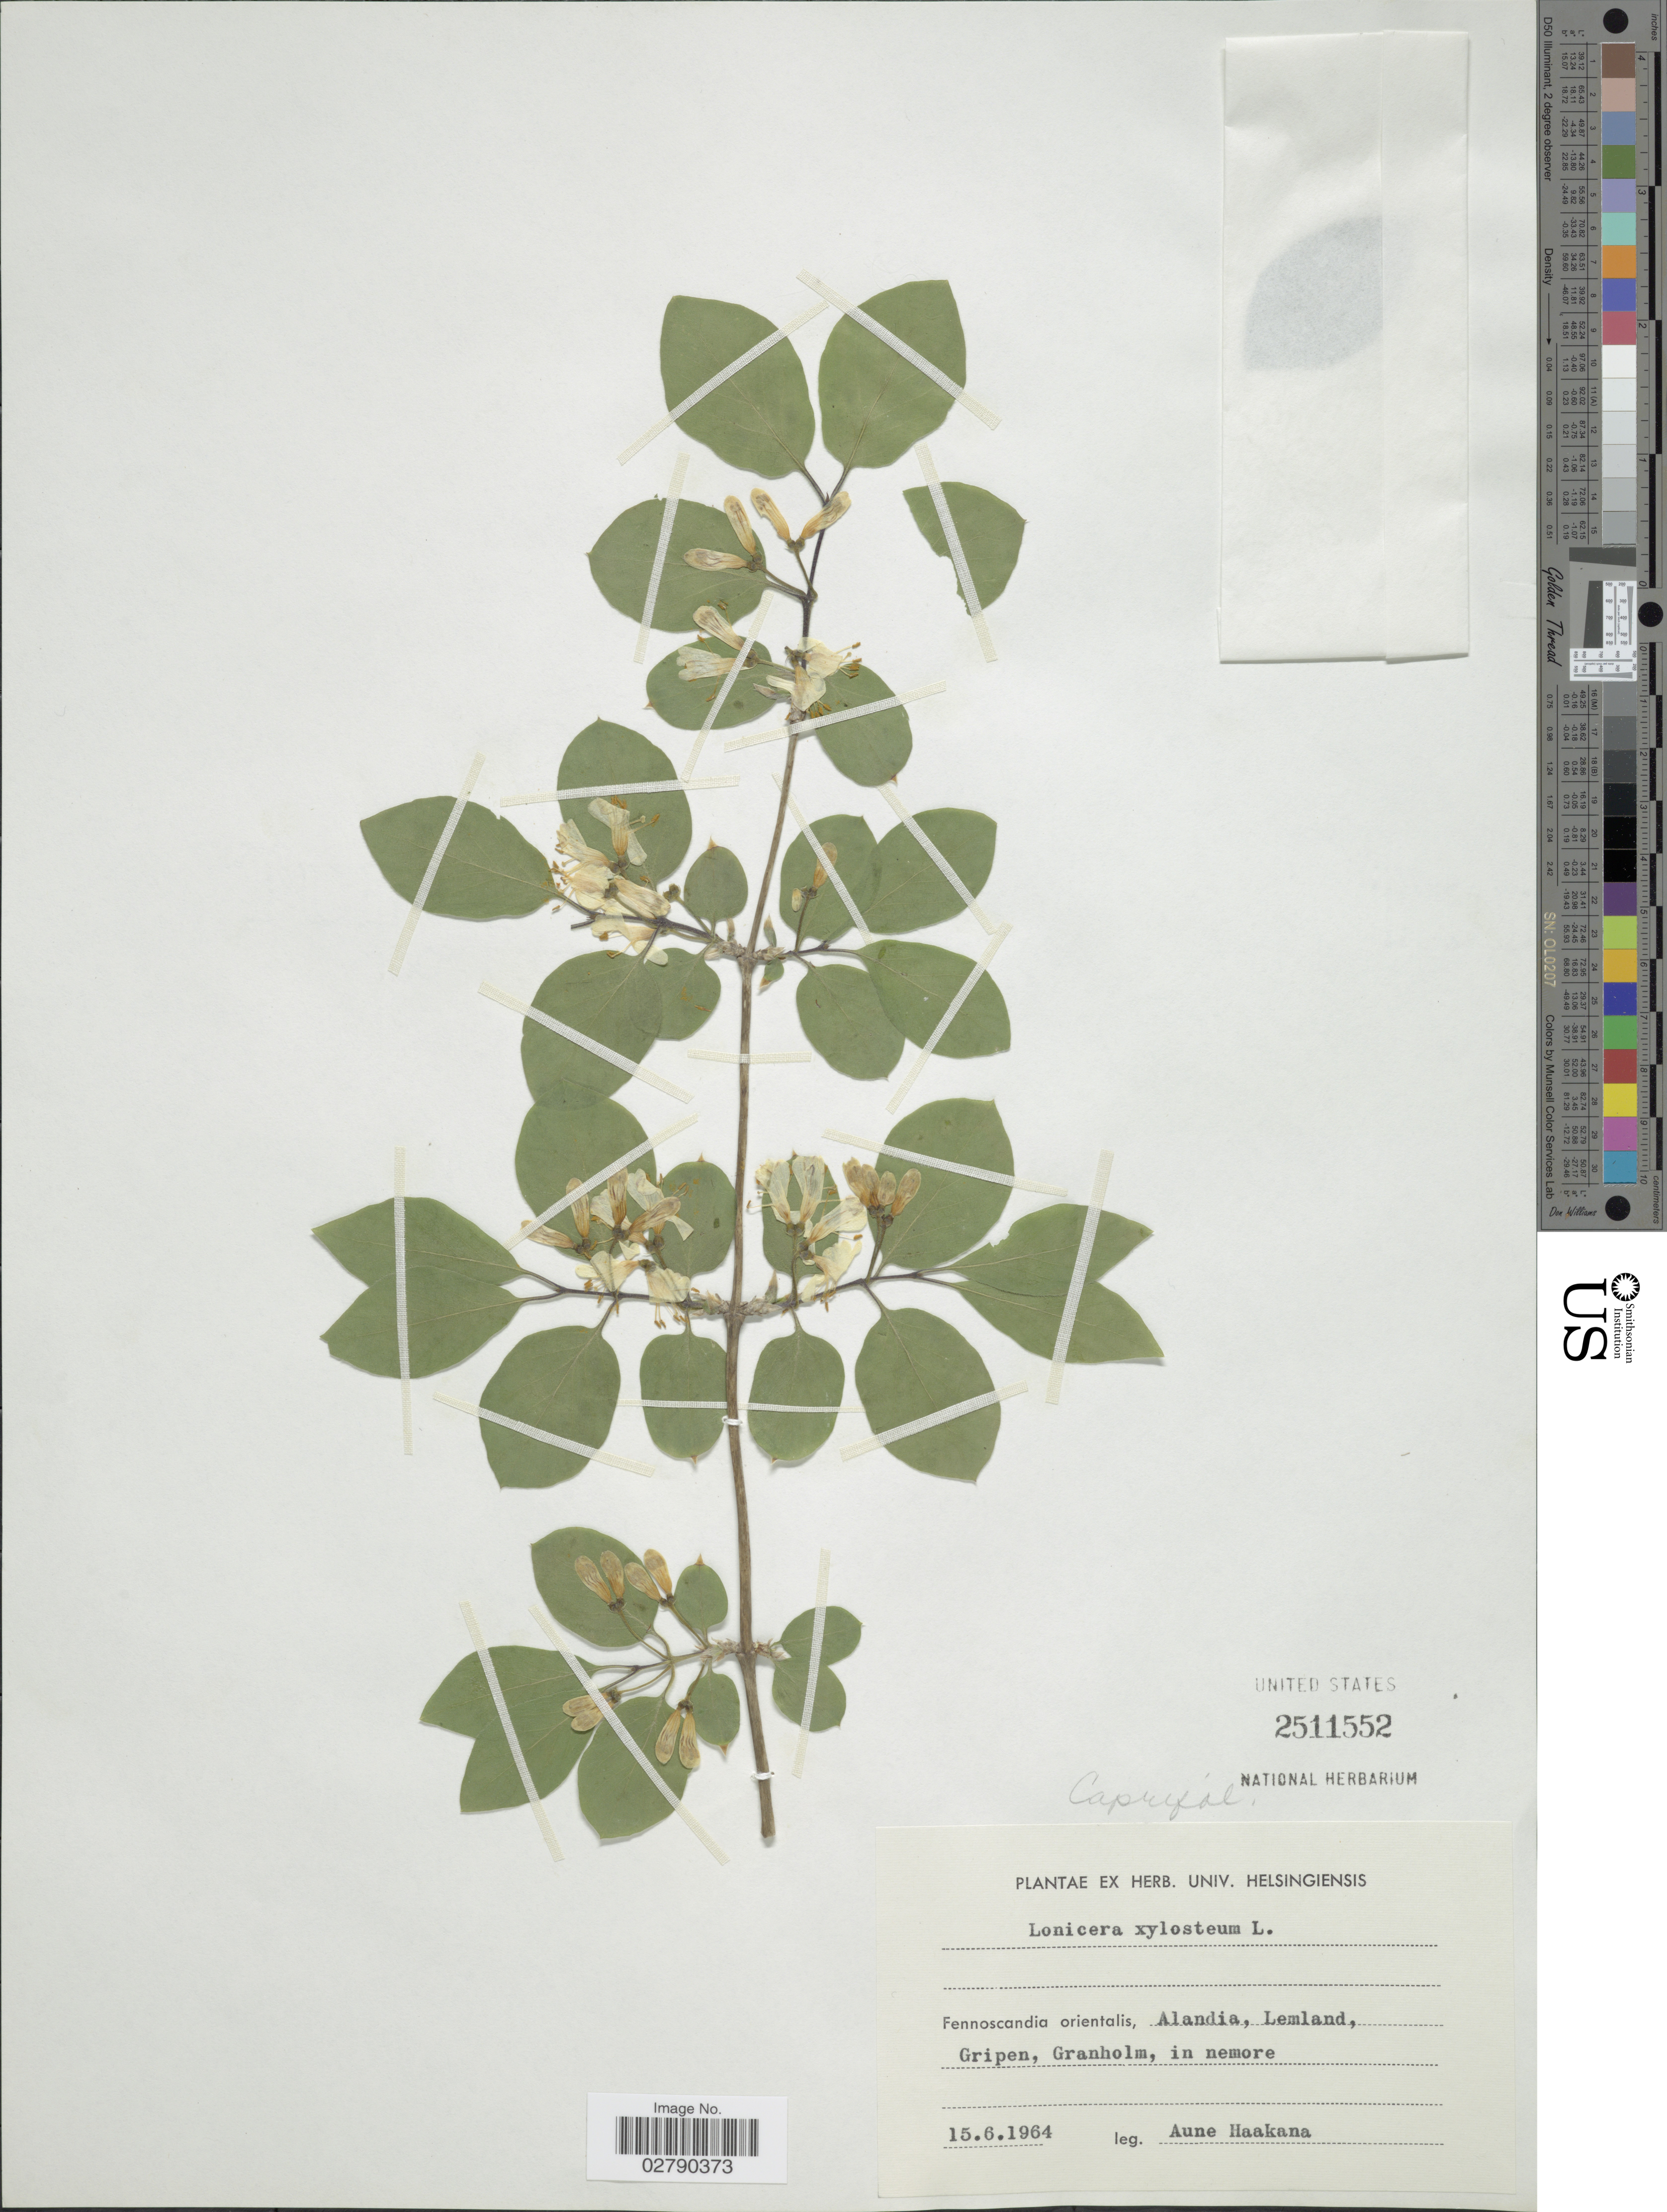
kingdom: Plantae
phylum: Tracheophyta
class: Magnoliopsida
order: Dipsacales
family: Caprifoliaceae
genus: Lonicera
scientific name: Lonicera xylosteum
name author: L.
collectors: A. Haakana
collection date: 1964-06-15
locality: Fennoscandia orientalis, Alandia, Lemland, Gripen, Granholm, in nemore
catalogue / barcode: US 2511552